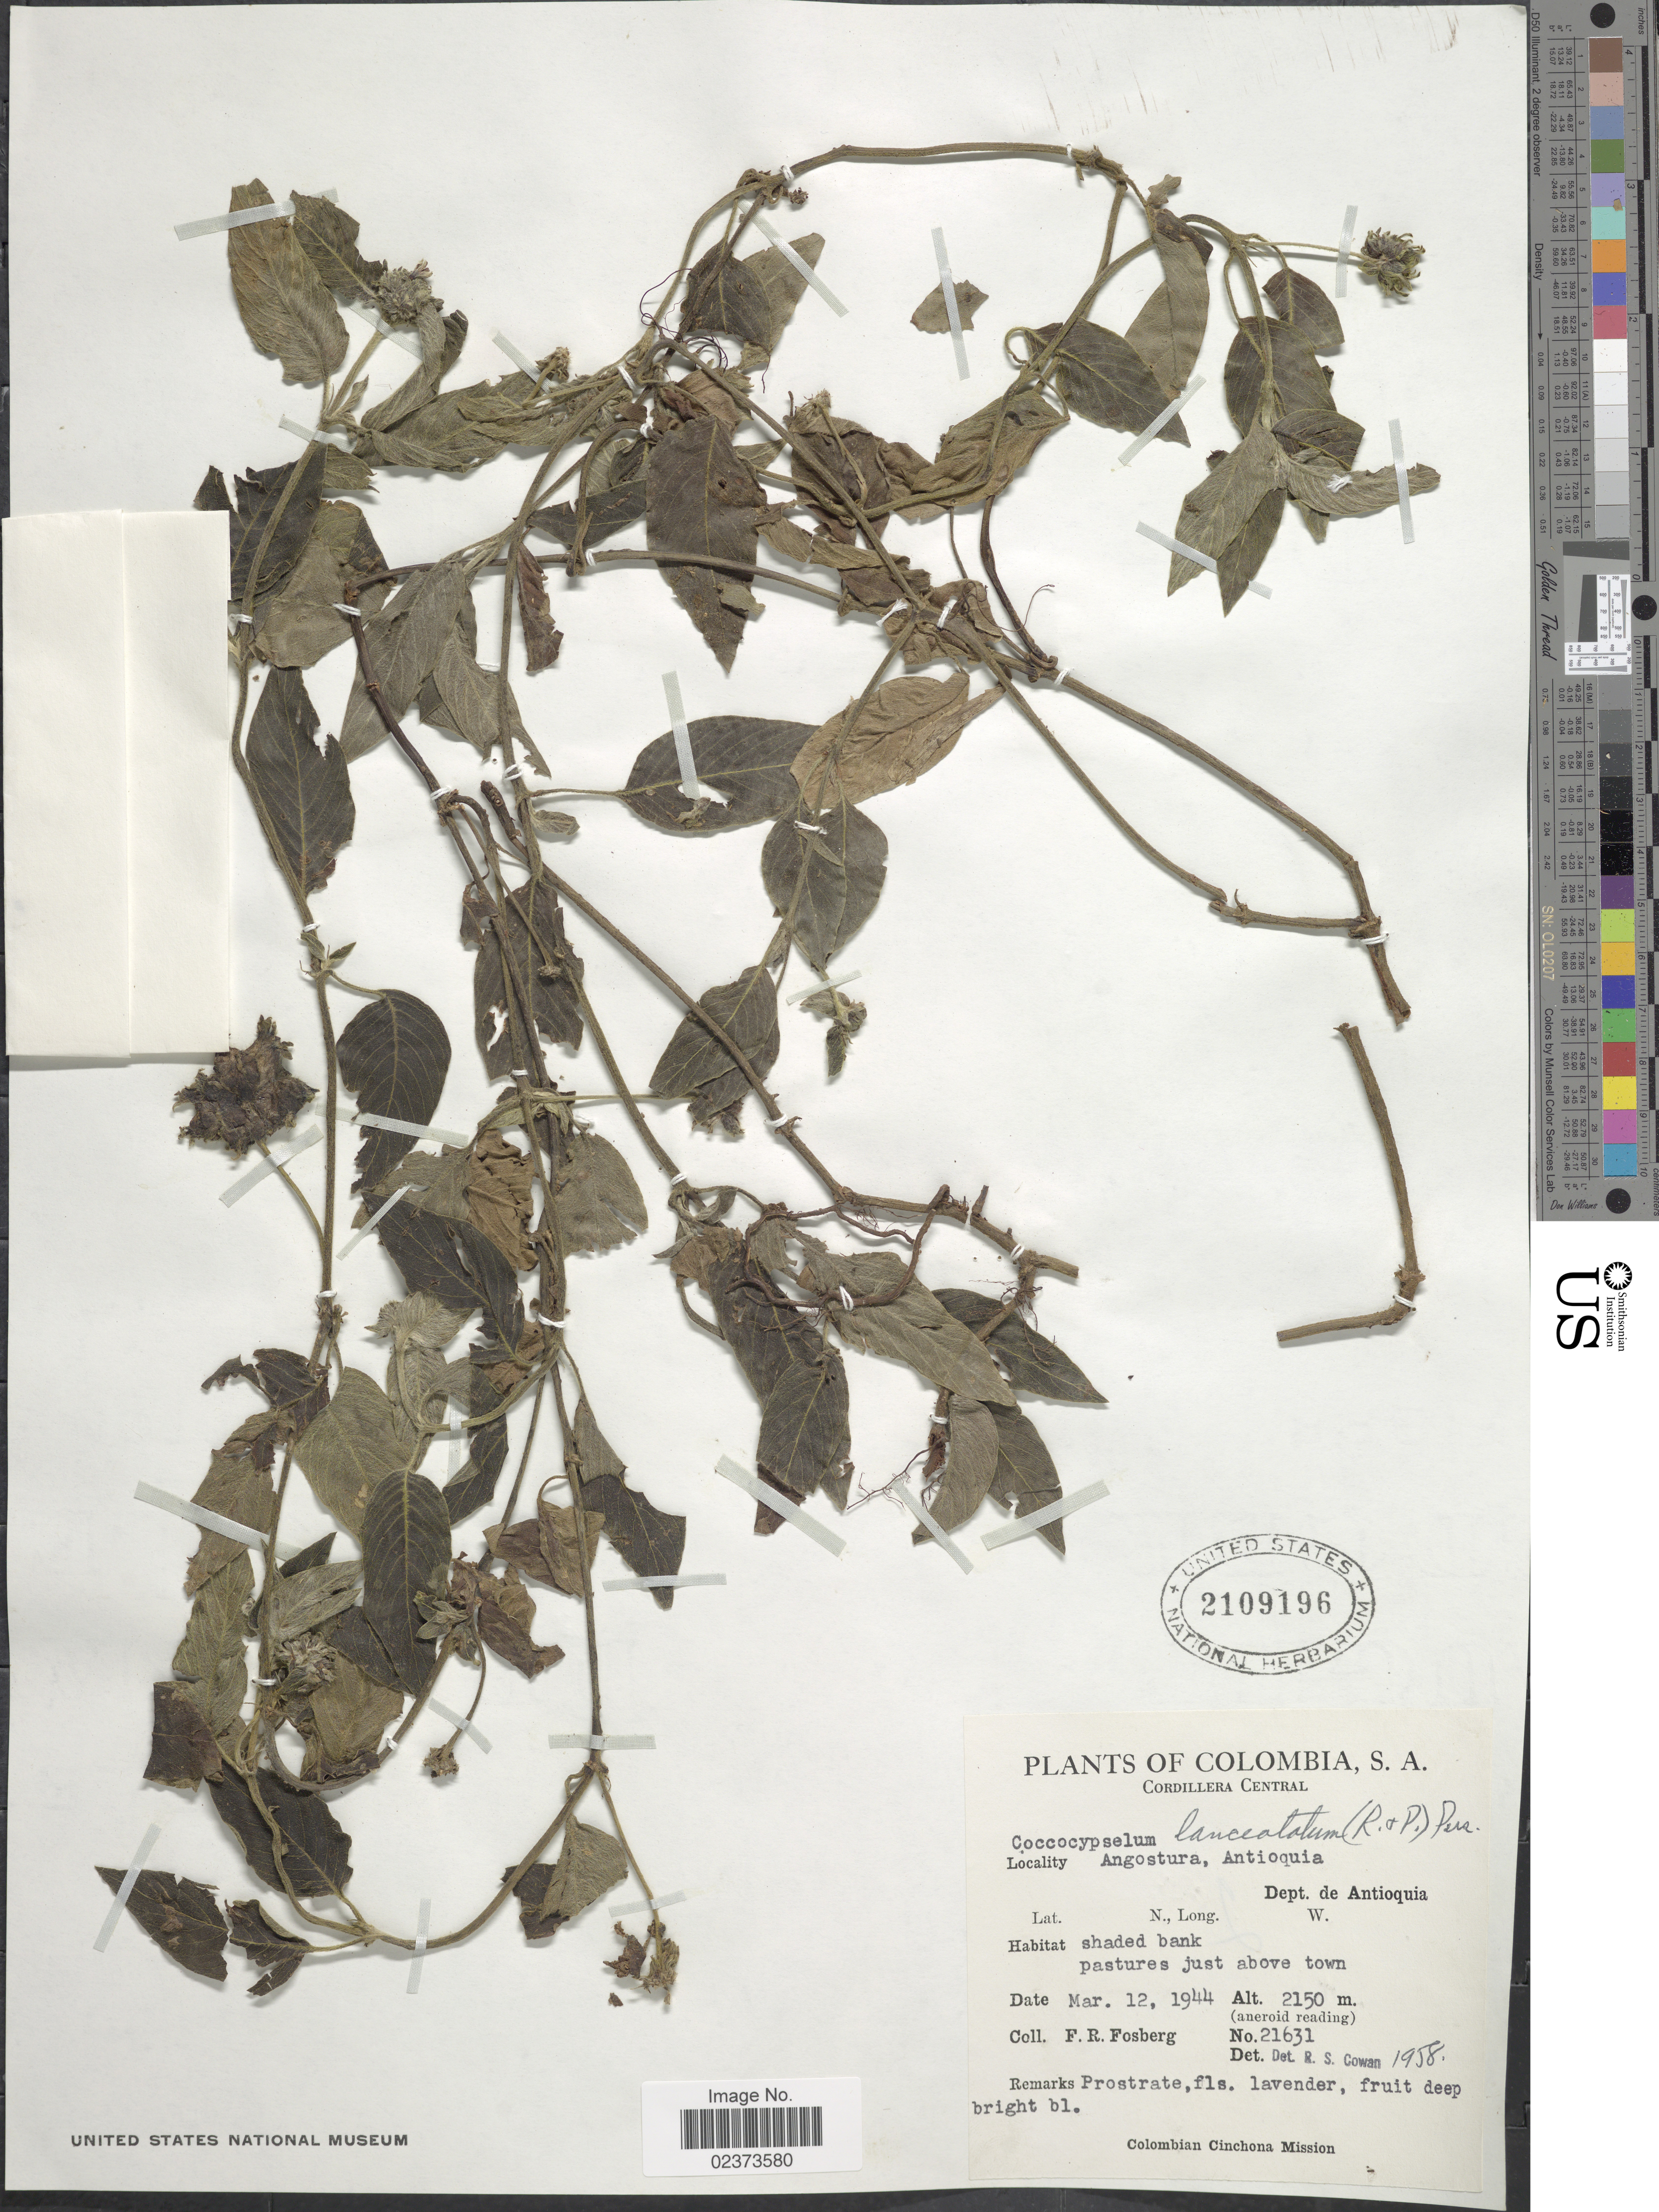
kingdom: Plantae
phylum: Tracheophyta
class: Magnoliopsida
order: Gentianales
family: Rubiaceae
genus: Coccocypselum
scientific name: Coccocypselum lanceolatum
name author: (Ruiz & Pav.) Pers.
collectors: F. R. Fosberg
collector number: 21631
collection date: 1944-03-12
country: Colombia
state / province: Antioquia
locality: Cordillera Oriental, Angostura, Antioquia, Dept. de Antioquia, shaded bank pastures just above town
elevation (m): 2150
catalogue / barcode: US 2109196